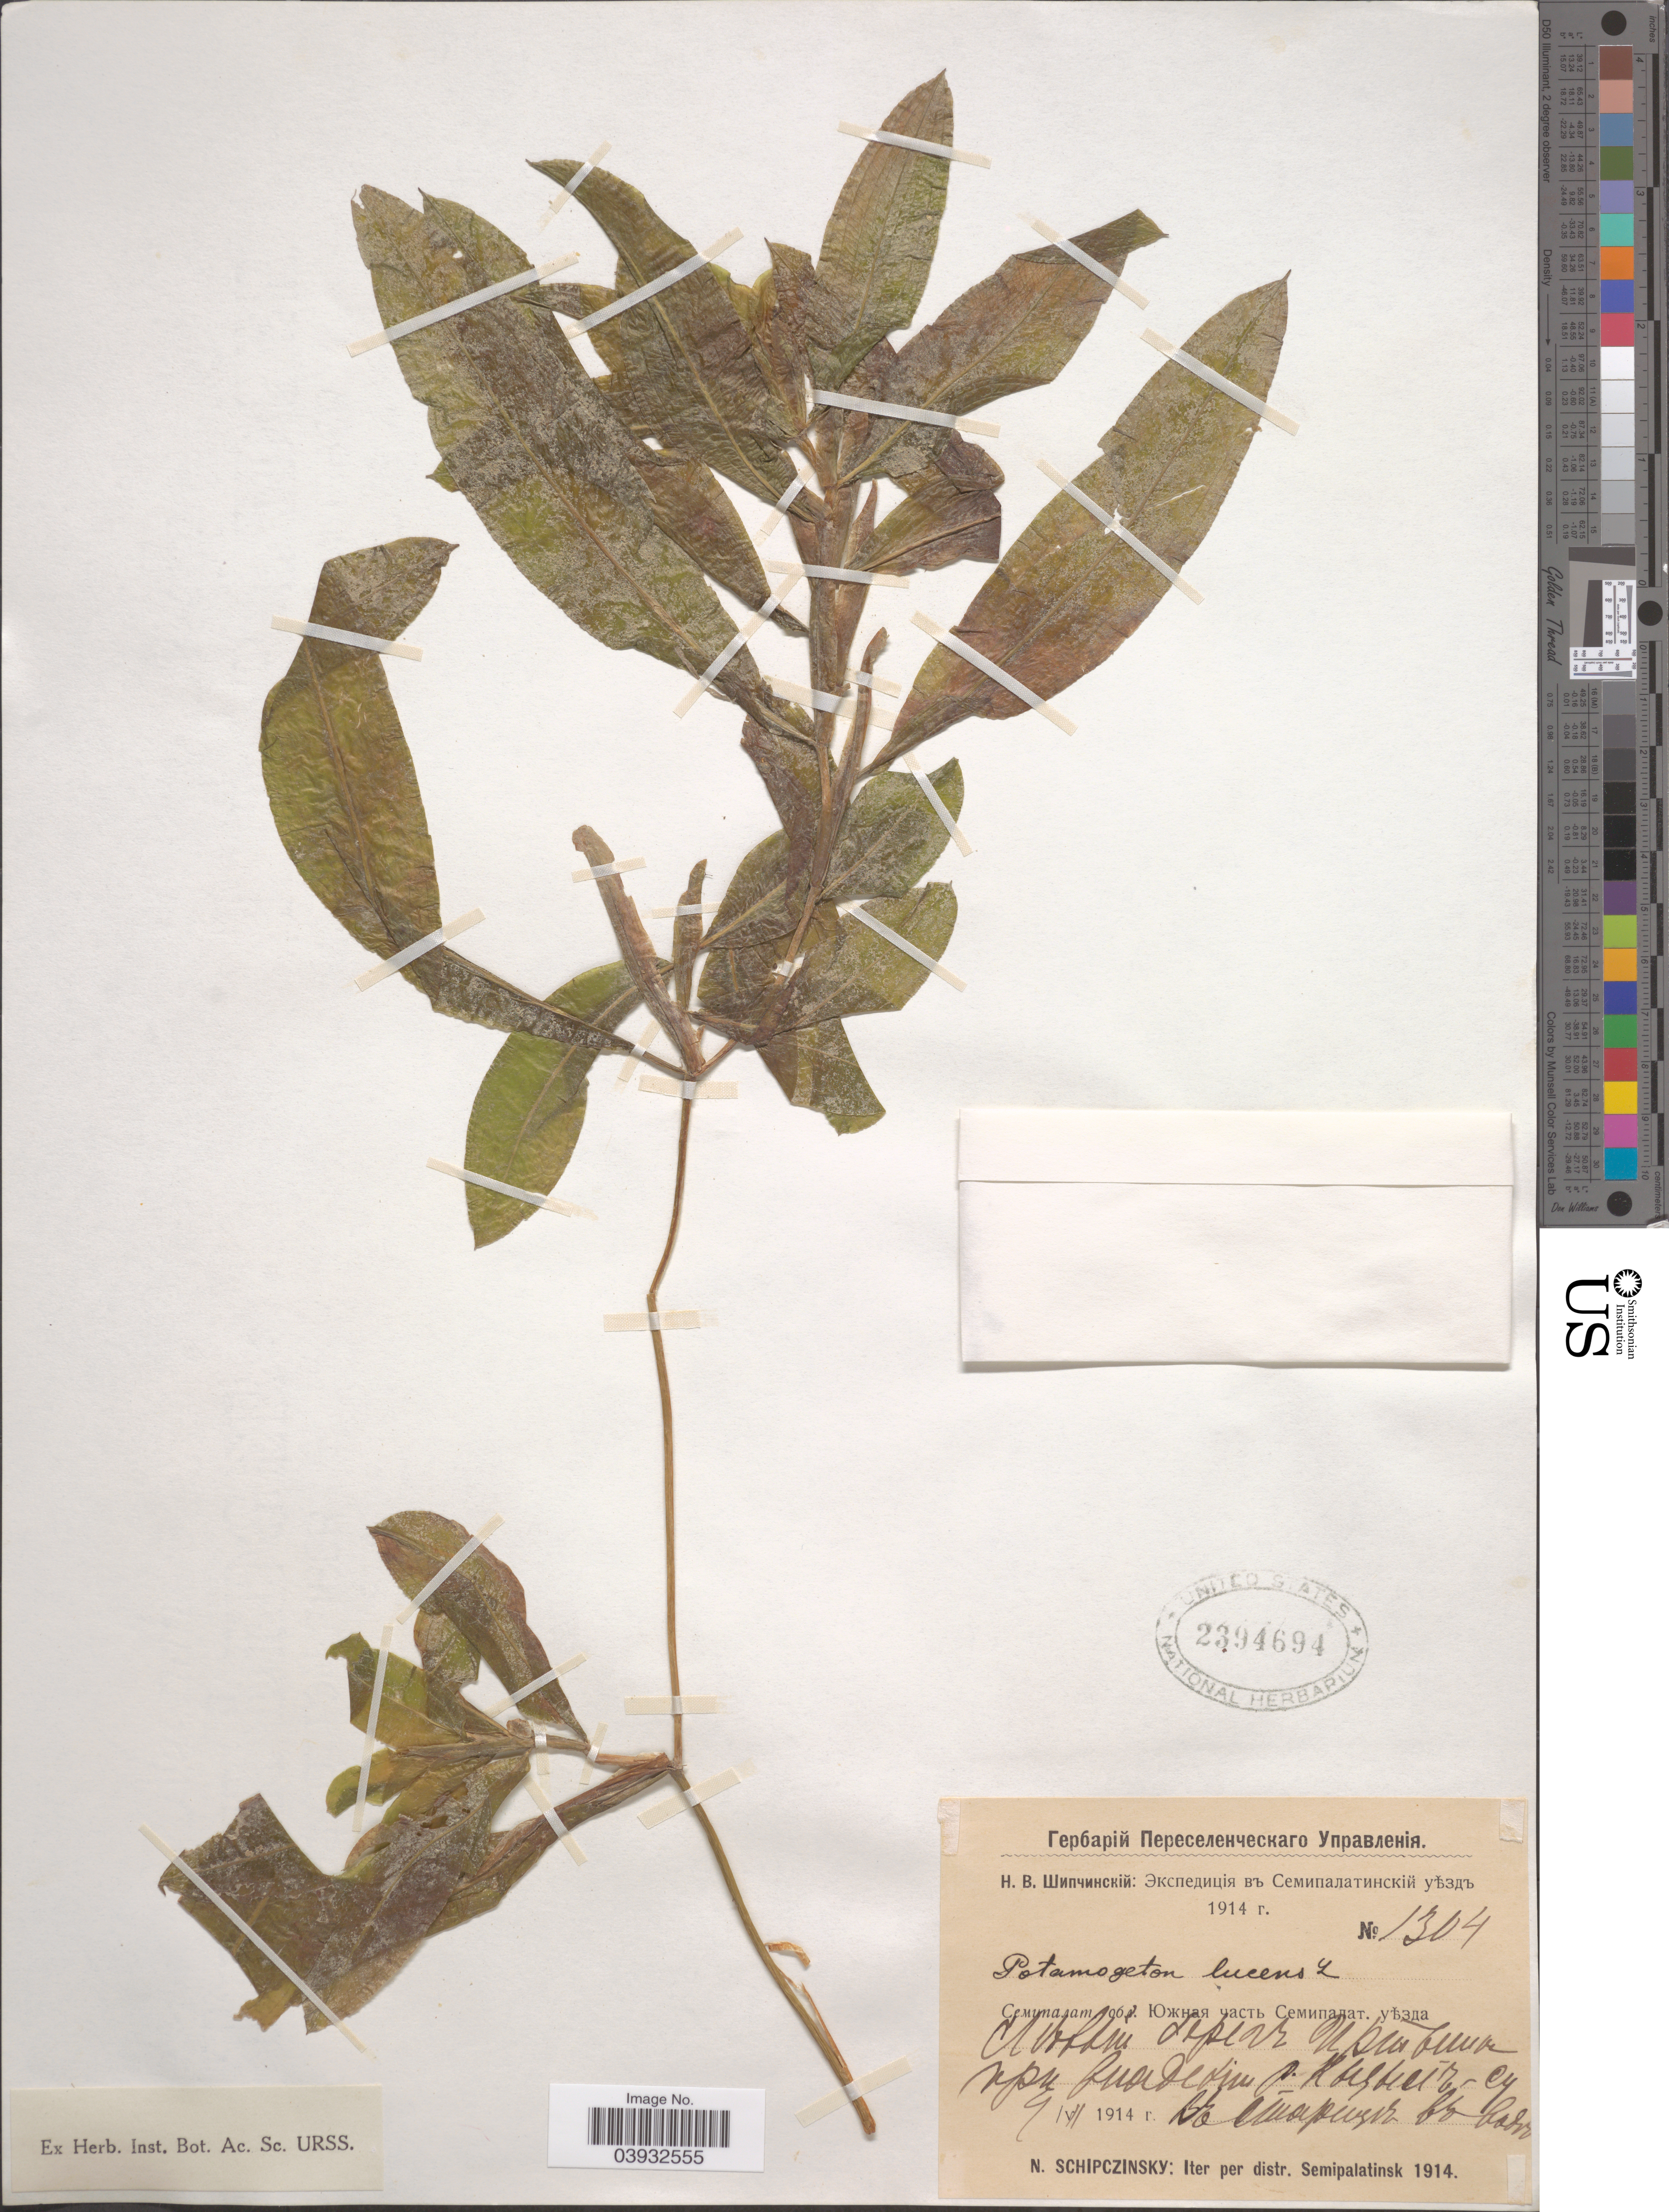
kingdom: Plantae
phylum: Tracheophyta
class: Liliopsida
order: Alismatales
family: Potamogetonaceae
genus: Potamogeton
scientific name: Potamogeton lucens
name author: L.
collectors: N. Schipczinsky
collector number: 1304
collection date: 1914-07-09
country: Kazakhstan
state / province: East Kazakhstan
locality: Left shore of Irtysh, near confluence of river Qyzylsu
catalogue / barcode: US 2394694